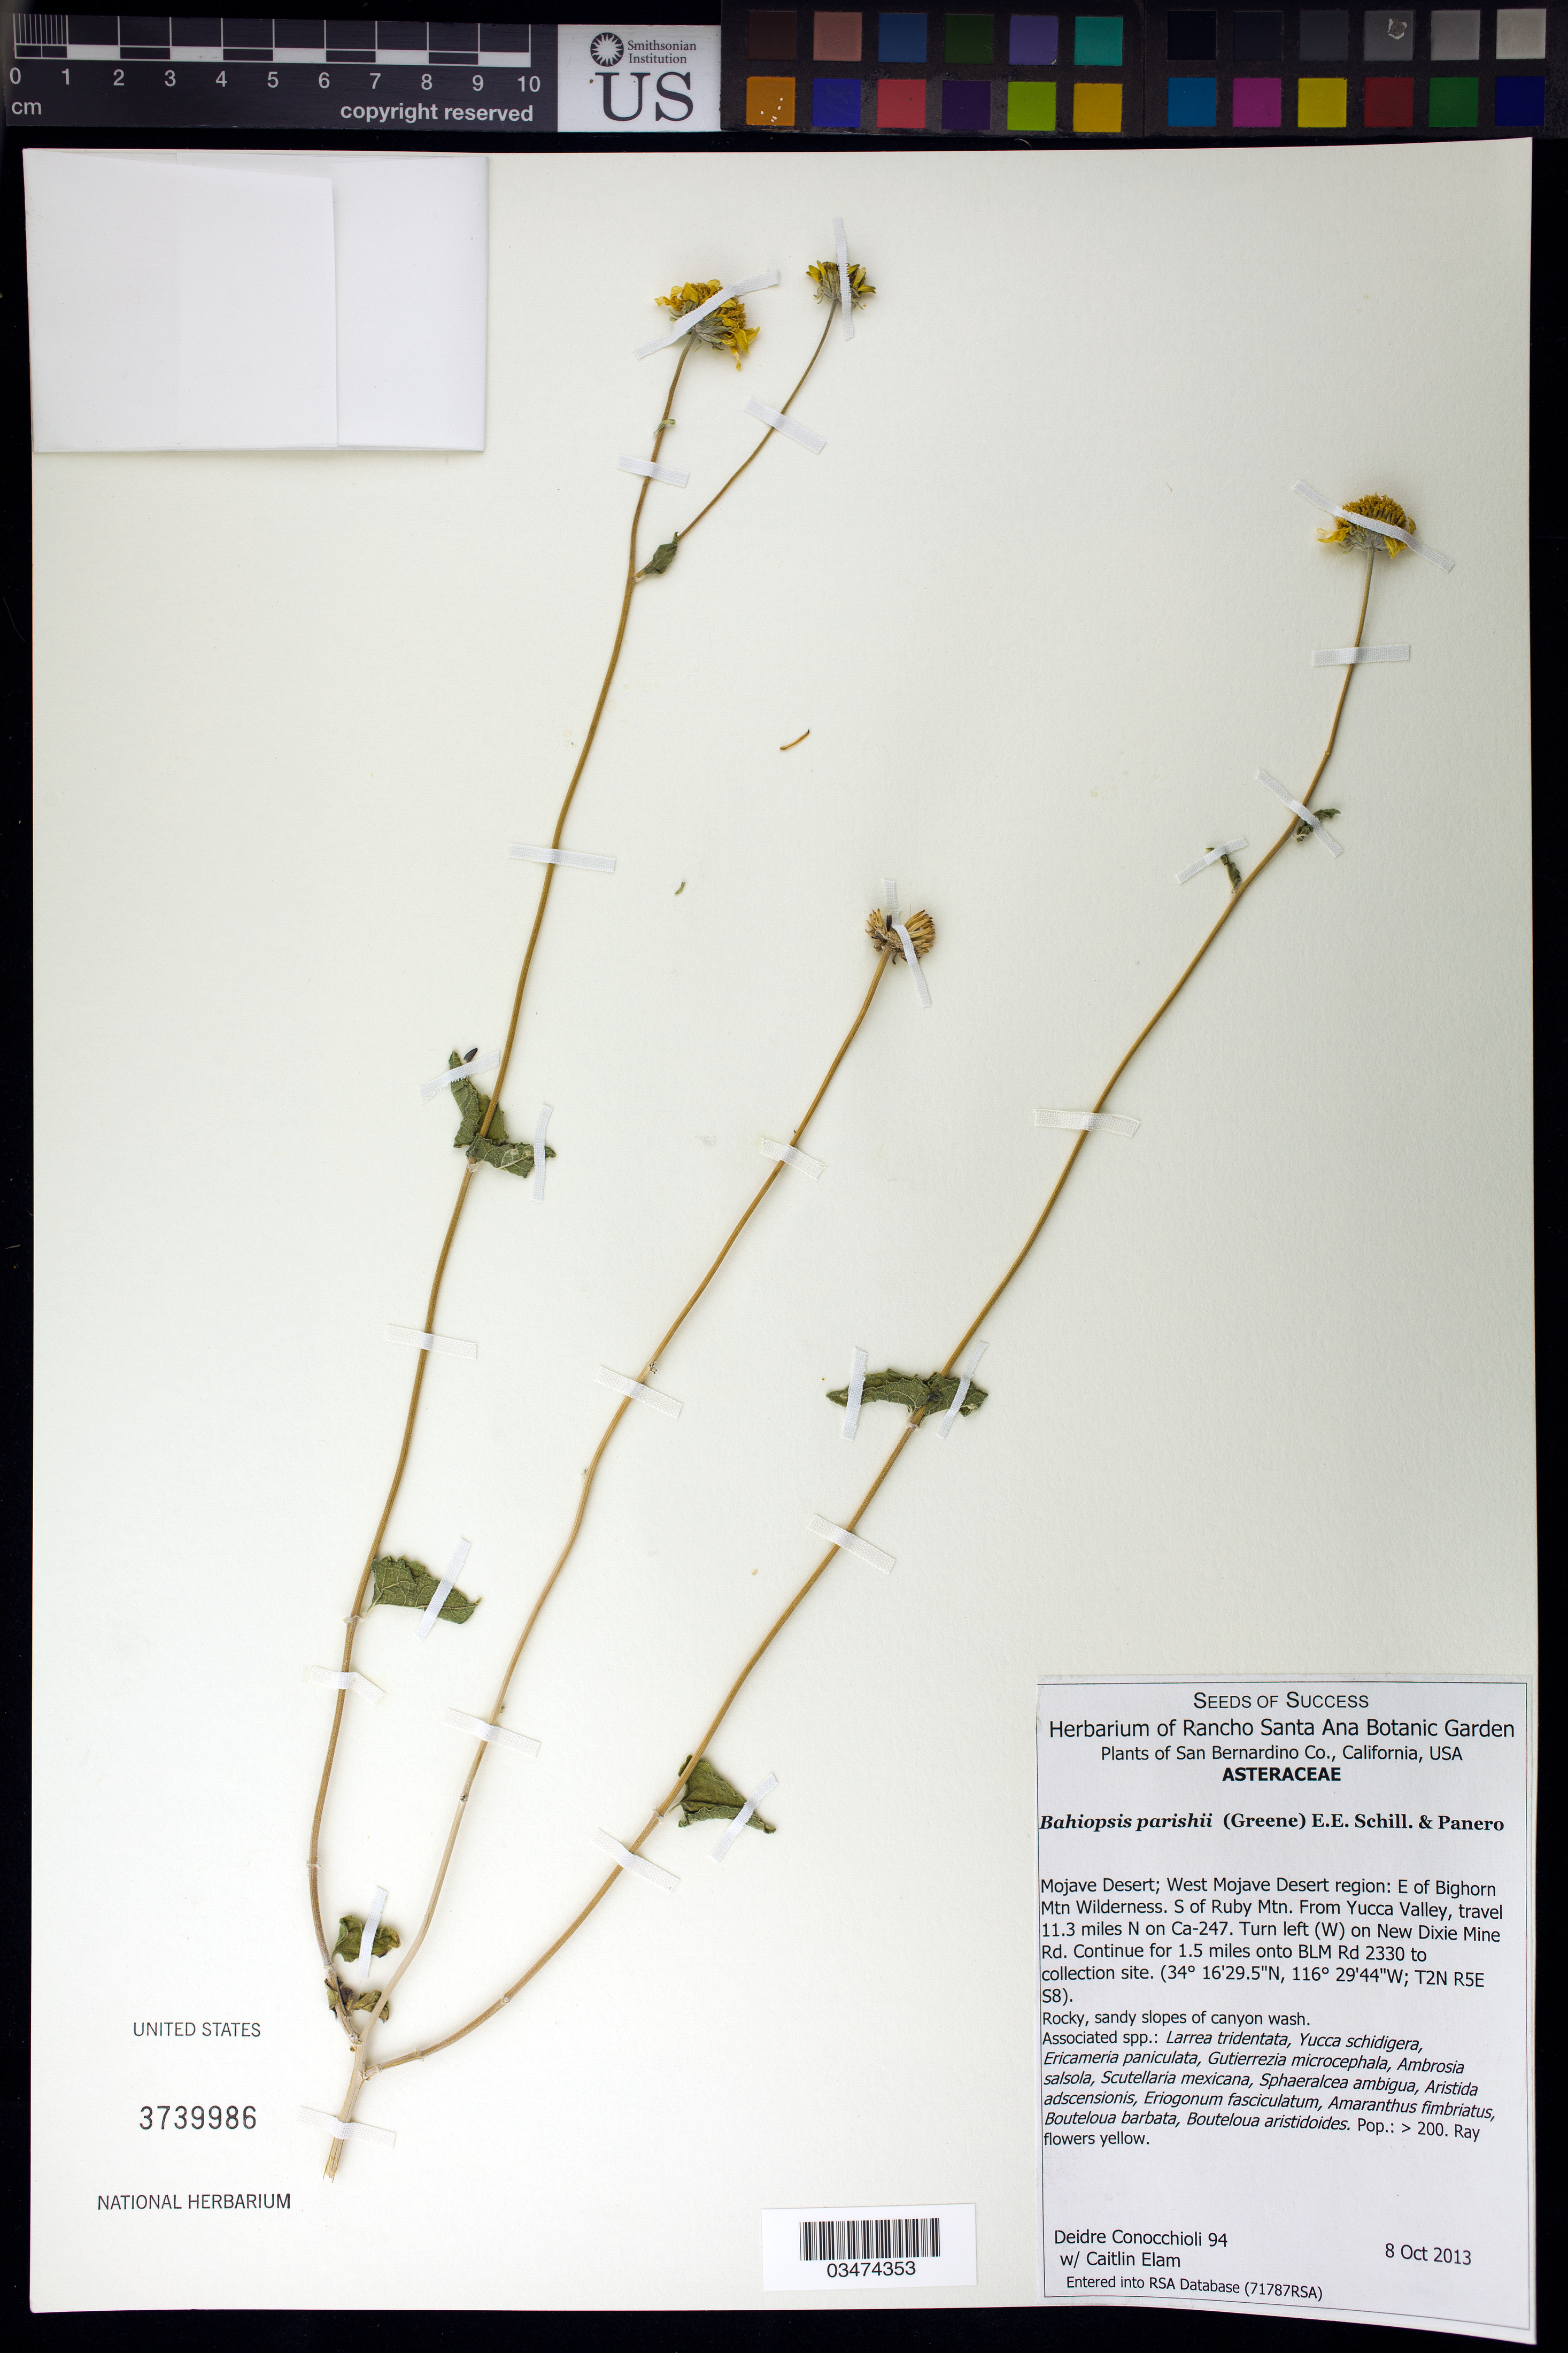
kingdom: Plantae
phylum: Tracheophyta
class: Magnoliopsida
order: Asterales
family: Asteraceae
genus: Bahiopsis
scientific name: Bahiopsis parishii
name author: (S.W. Greene) E.E. Schill. & Panero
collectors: D. Conocchioli & C. Elam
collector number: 94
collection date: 2013-10-08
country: United States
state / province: California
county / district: San Bernardino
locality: Mojave Desert, west region, E of Bighorn Mtn Wilderness. S of Ruby Mtn. 11.3 mi. N on CA-247, turn left (W) on New Dixie Mine Rd. for 1.5 mi. onto BLM Rd 2330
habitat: Rocky, sandy slopes of canyon wash.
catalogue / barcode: US 3739986